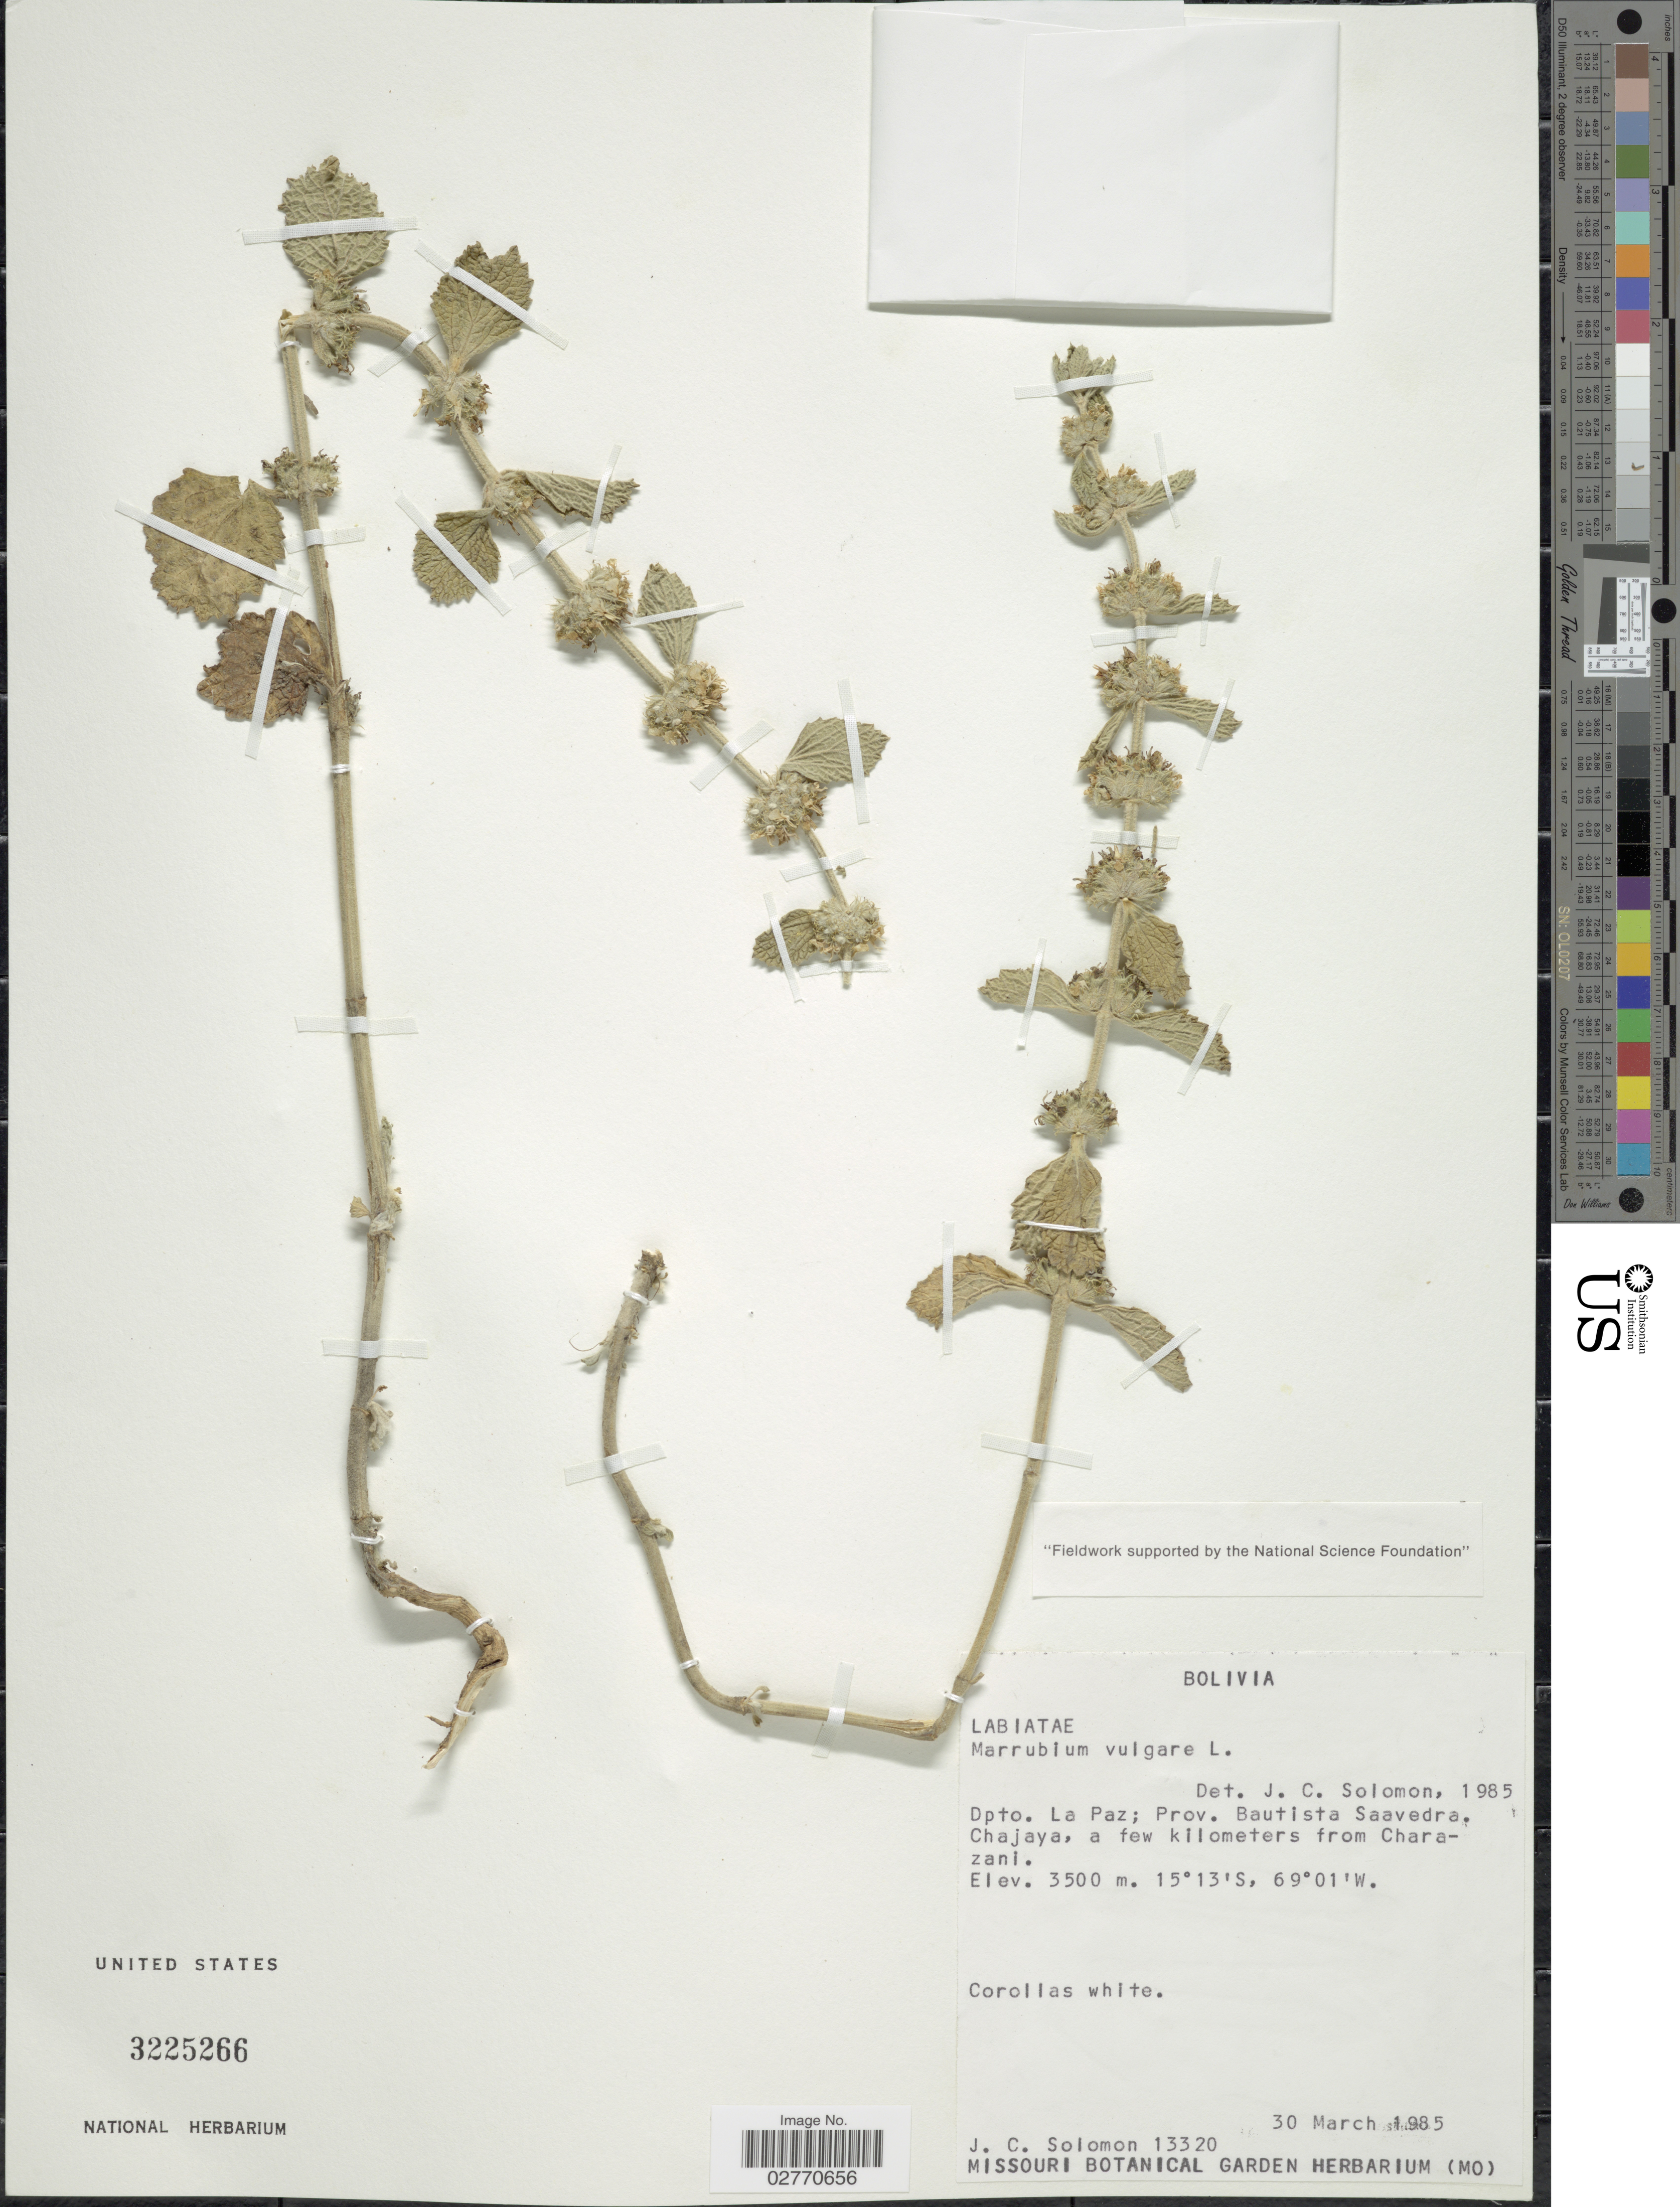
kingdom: Plantae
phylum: Tracheophyta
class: Magnoliopsida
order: Lamiales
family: Lamiaceae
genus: Marrubium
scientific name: Marrubium vulgare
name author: L.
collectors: J. C. Solomon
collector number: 13320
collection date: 1985-03-30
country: Bolivia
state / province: La Paz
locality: Dpto. La Paz; Prov. Bautista Saavedra, Chajaya, a few kilometers from Charazani.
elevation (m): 3500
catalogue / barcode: US 3225266